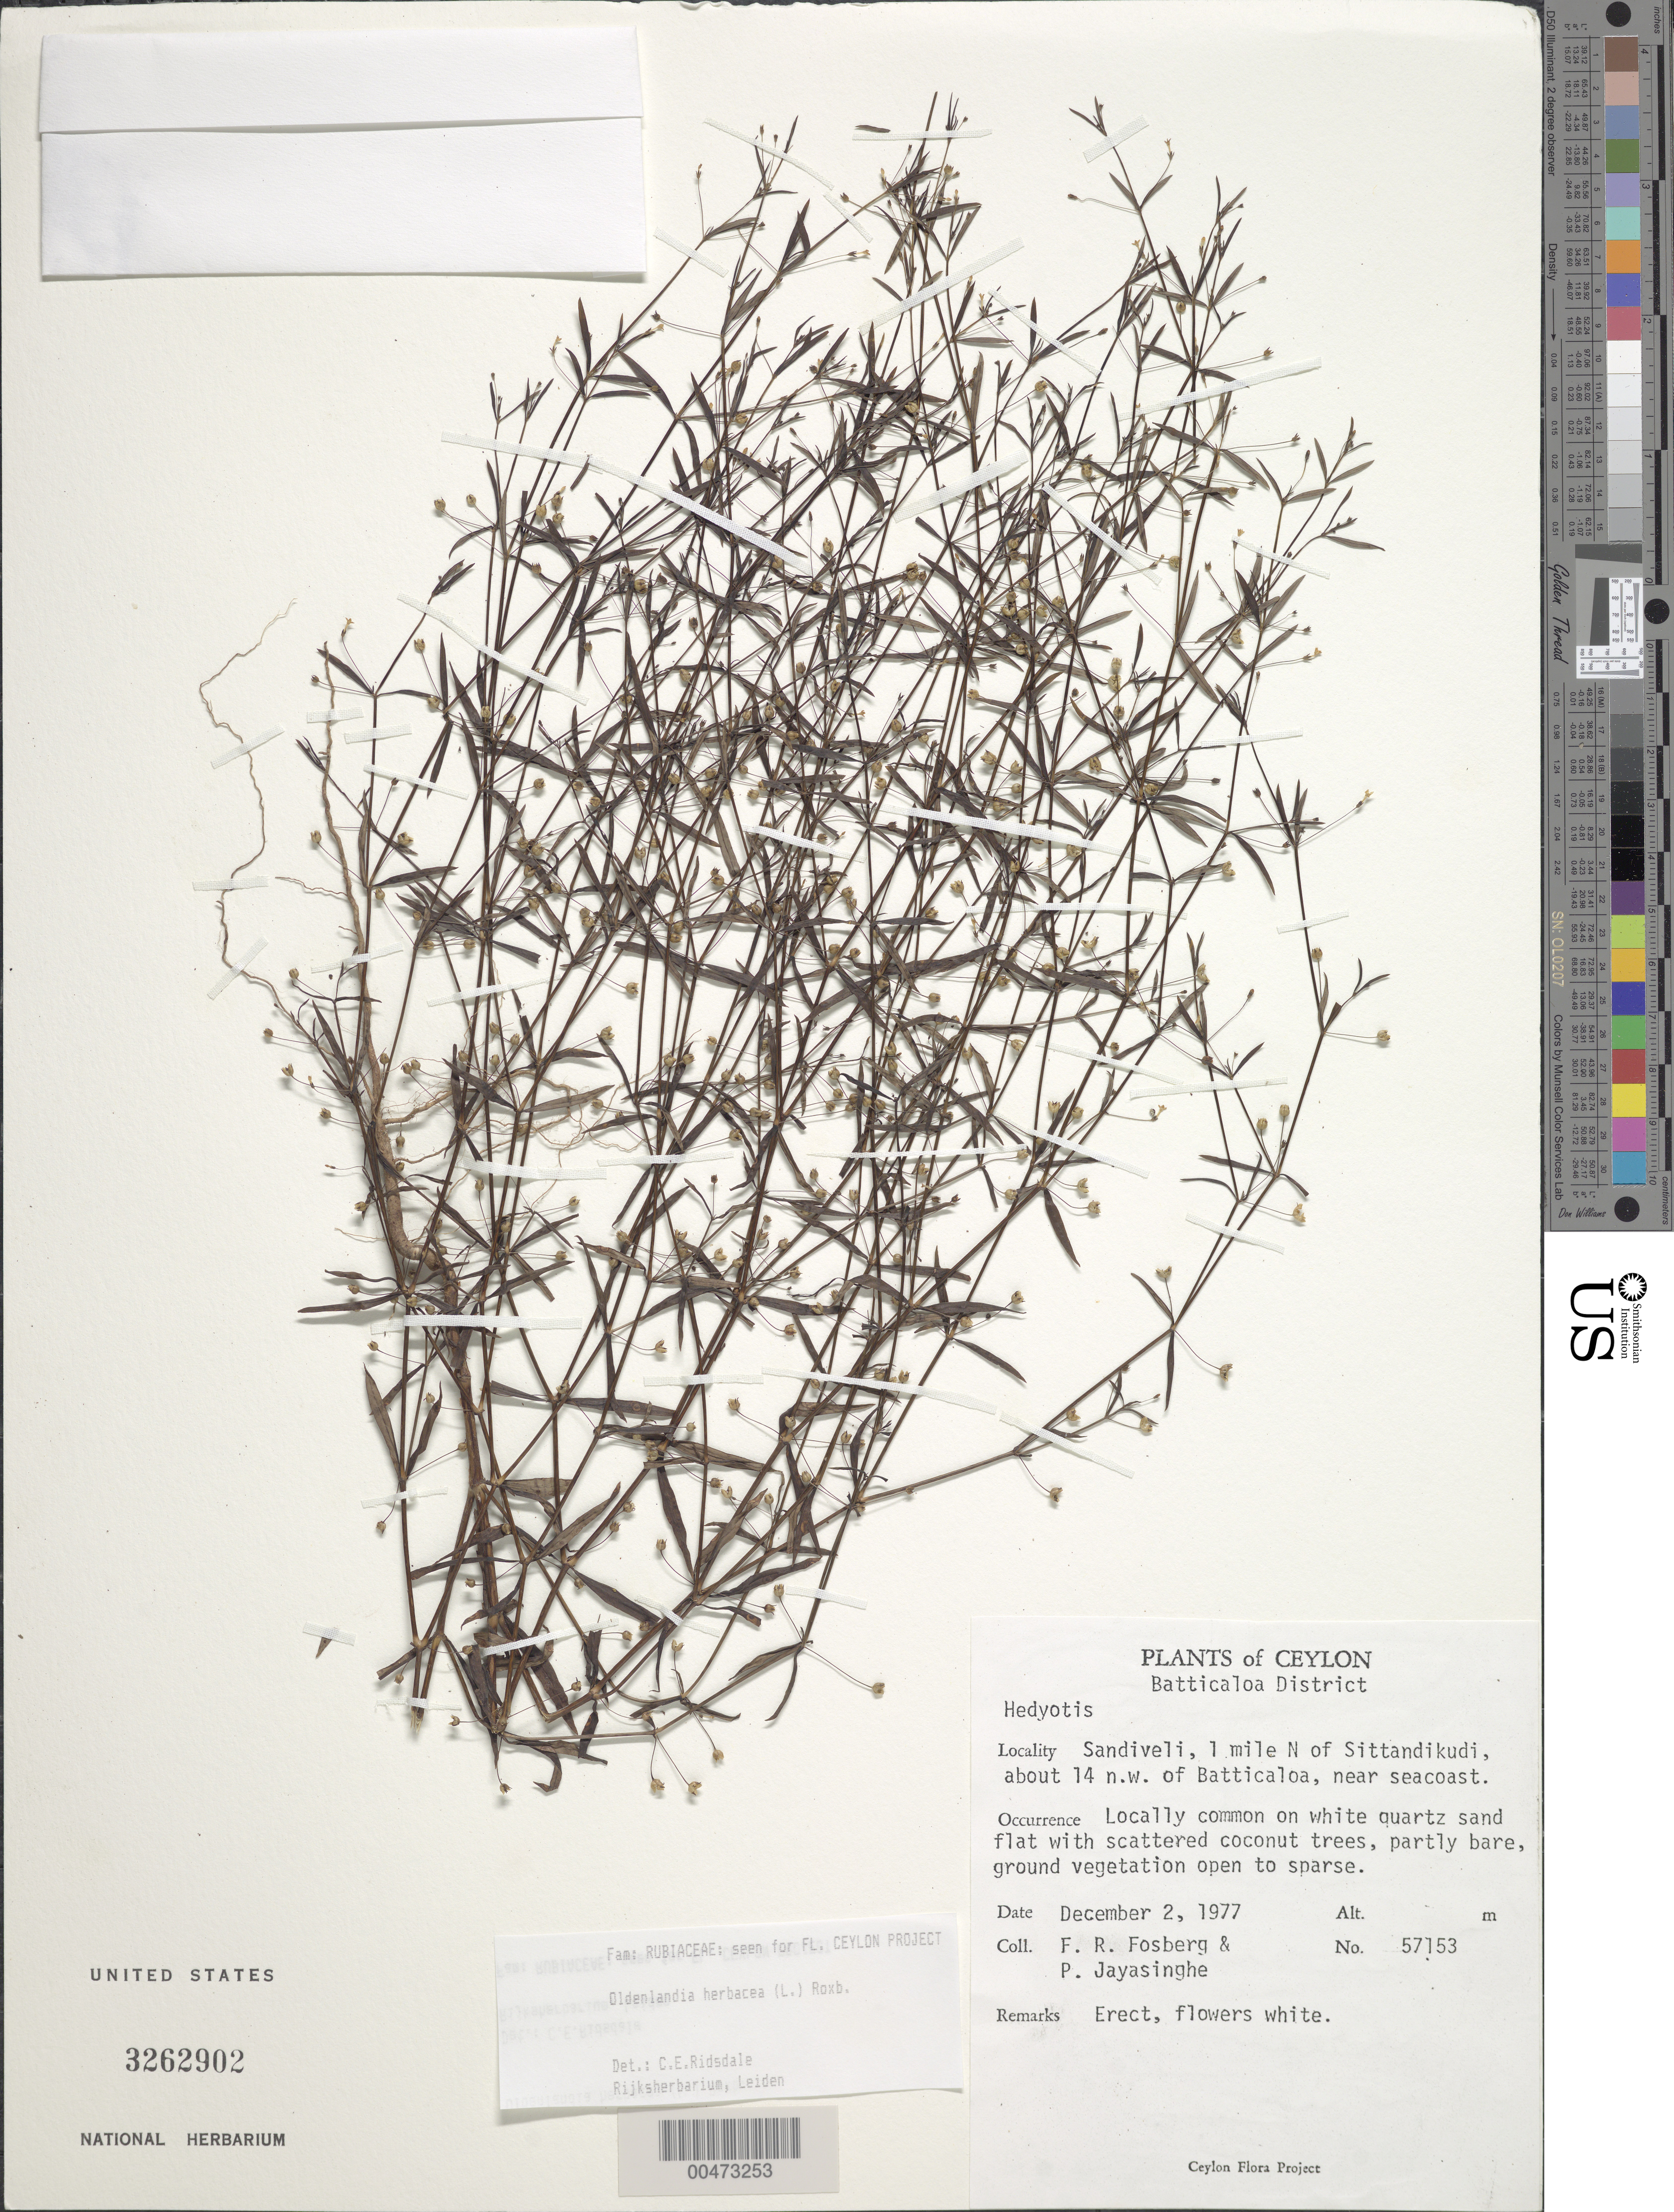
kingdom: Plantae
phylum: Tracheophyta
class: Magnoliopsida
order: Gentianales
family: Rubiaceae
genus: Oldenlandia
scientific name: Oldenlandia herbacea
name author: (L.) Roxb.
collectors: F. R. Fosberg & P. Jayasinghe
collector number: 57153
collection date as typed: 02 Dec 1977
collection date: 1977-12-02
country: Sri Lanka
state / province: Eastern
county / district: Batticaloa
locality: Sandiveli, 1 mi N of Sittandikudi, about 14 NW of Batticaloa, near seacoast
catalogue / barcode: US 3262902